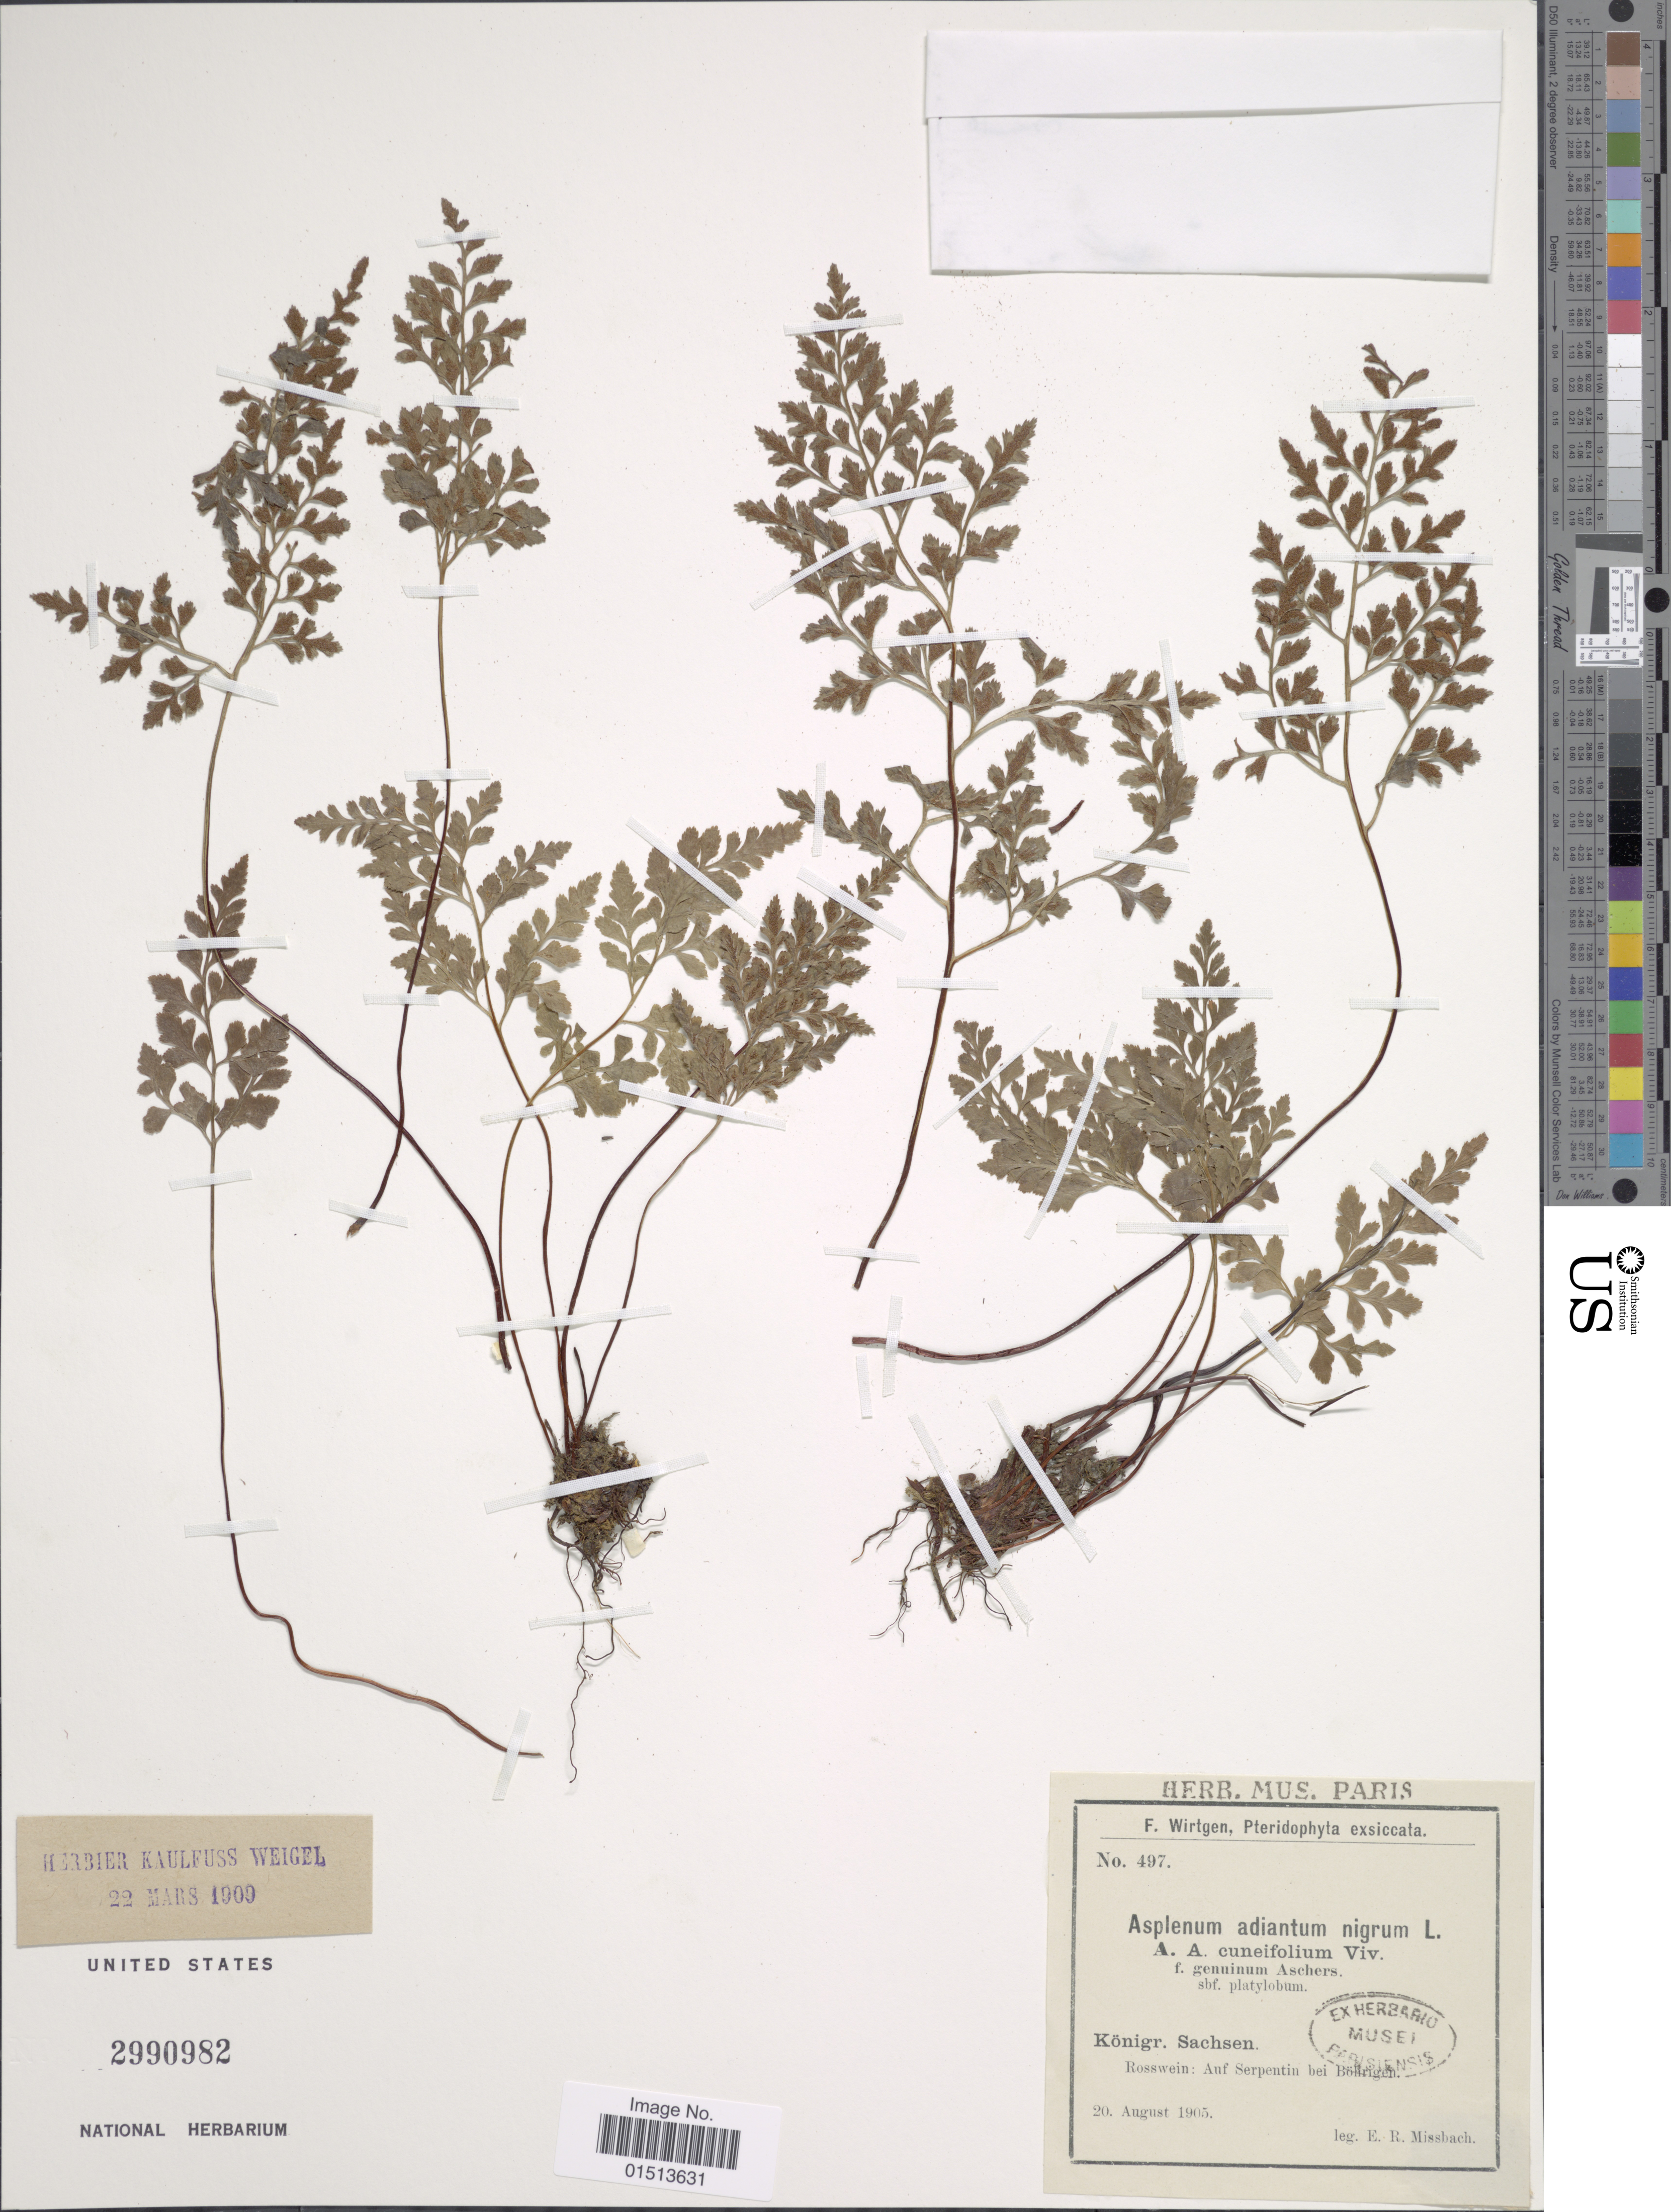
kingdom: Plantae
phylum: Tracheophyta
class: Polypodiopsida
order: Polypodiales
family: Aspleniaceae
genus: Asplenium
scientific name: Asplenium adiantum-nigrum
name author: L.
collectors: E. Missbach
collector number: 497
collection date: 1905-08-20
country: Germany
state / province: Sachsen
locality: Königr, Rosswein: auf Serpentin bei Böhrigen.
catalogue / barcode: US 2990982